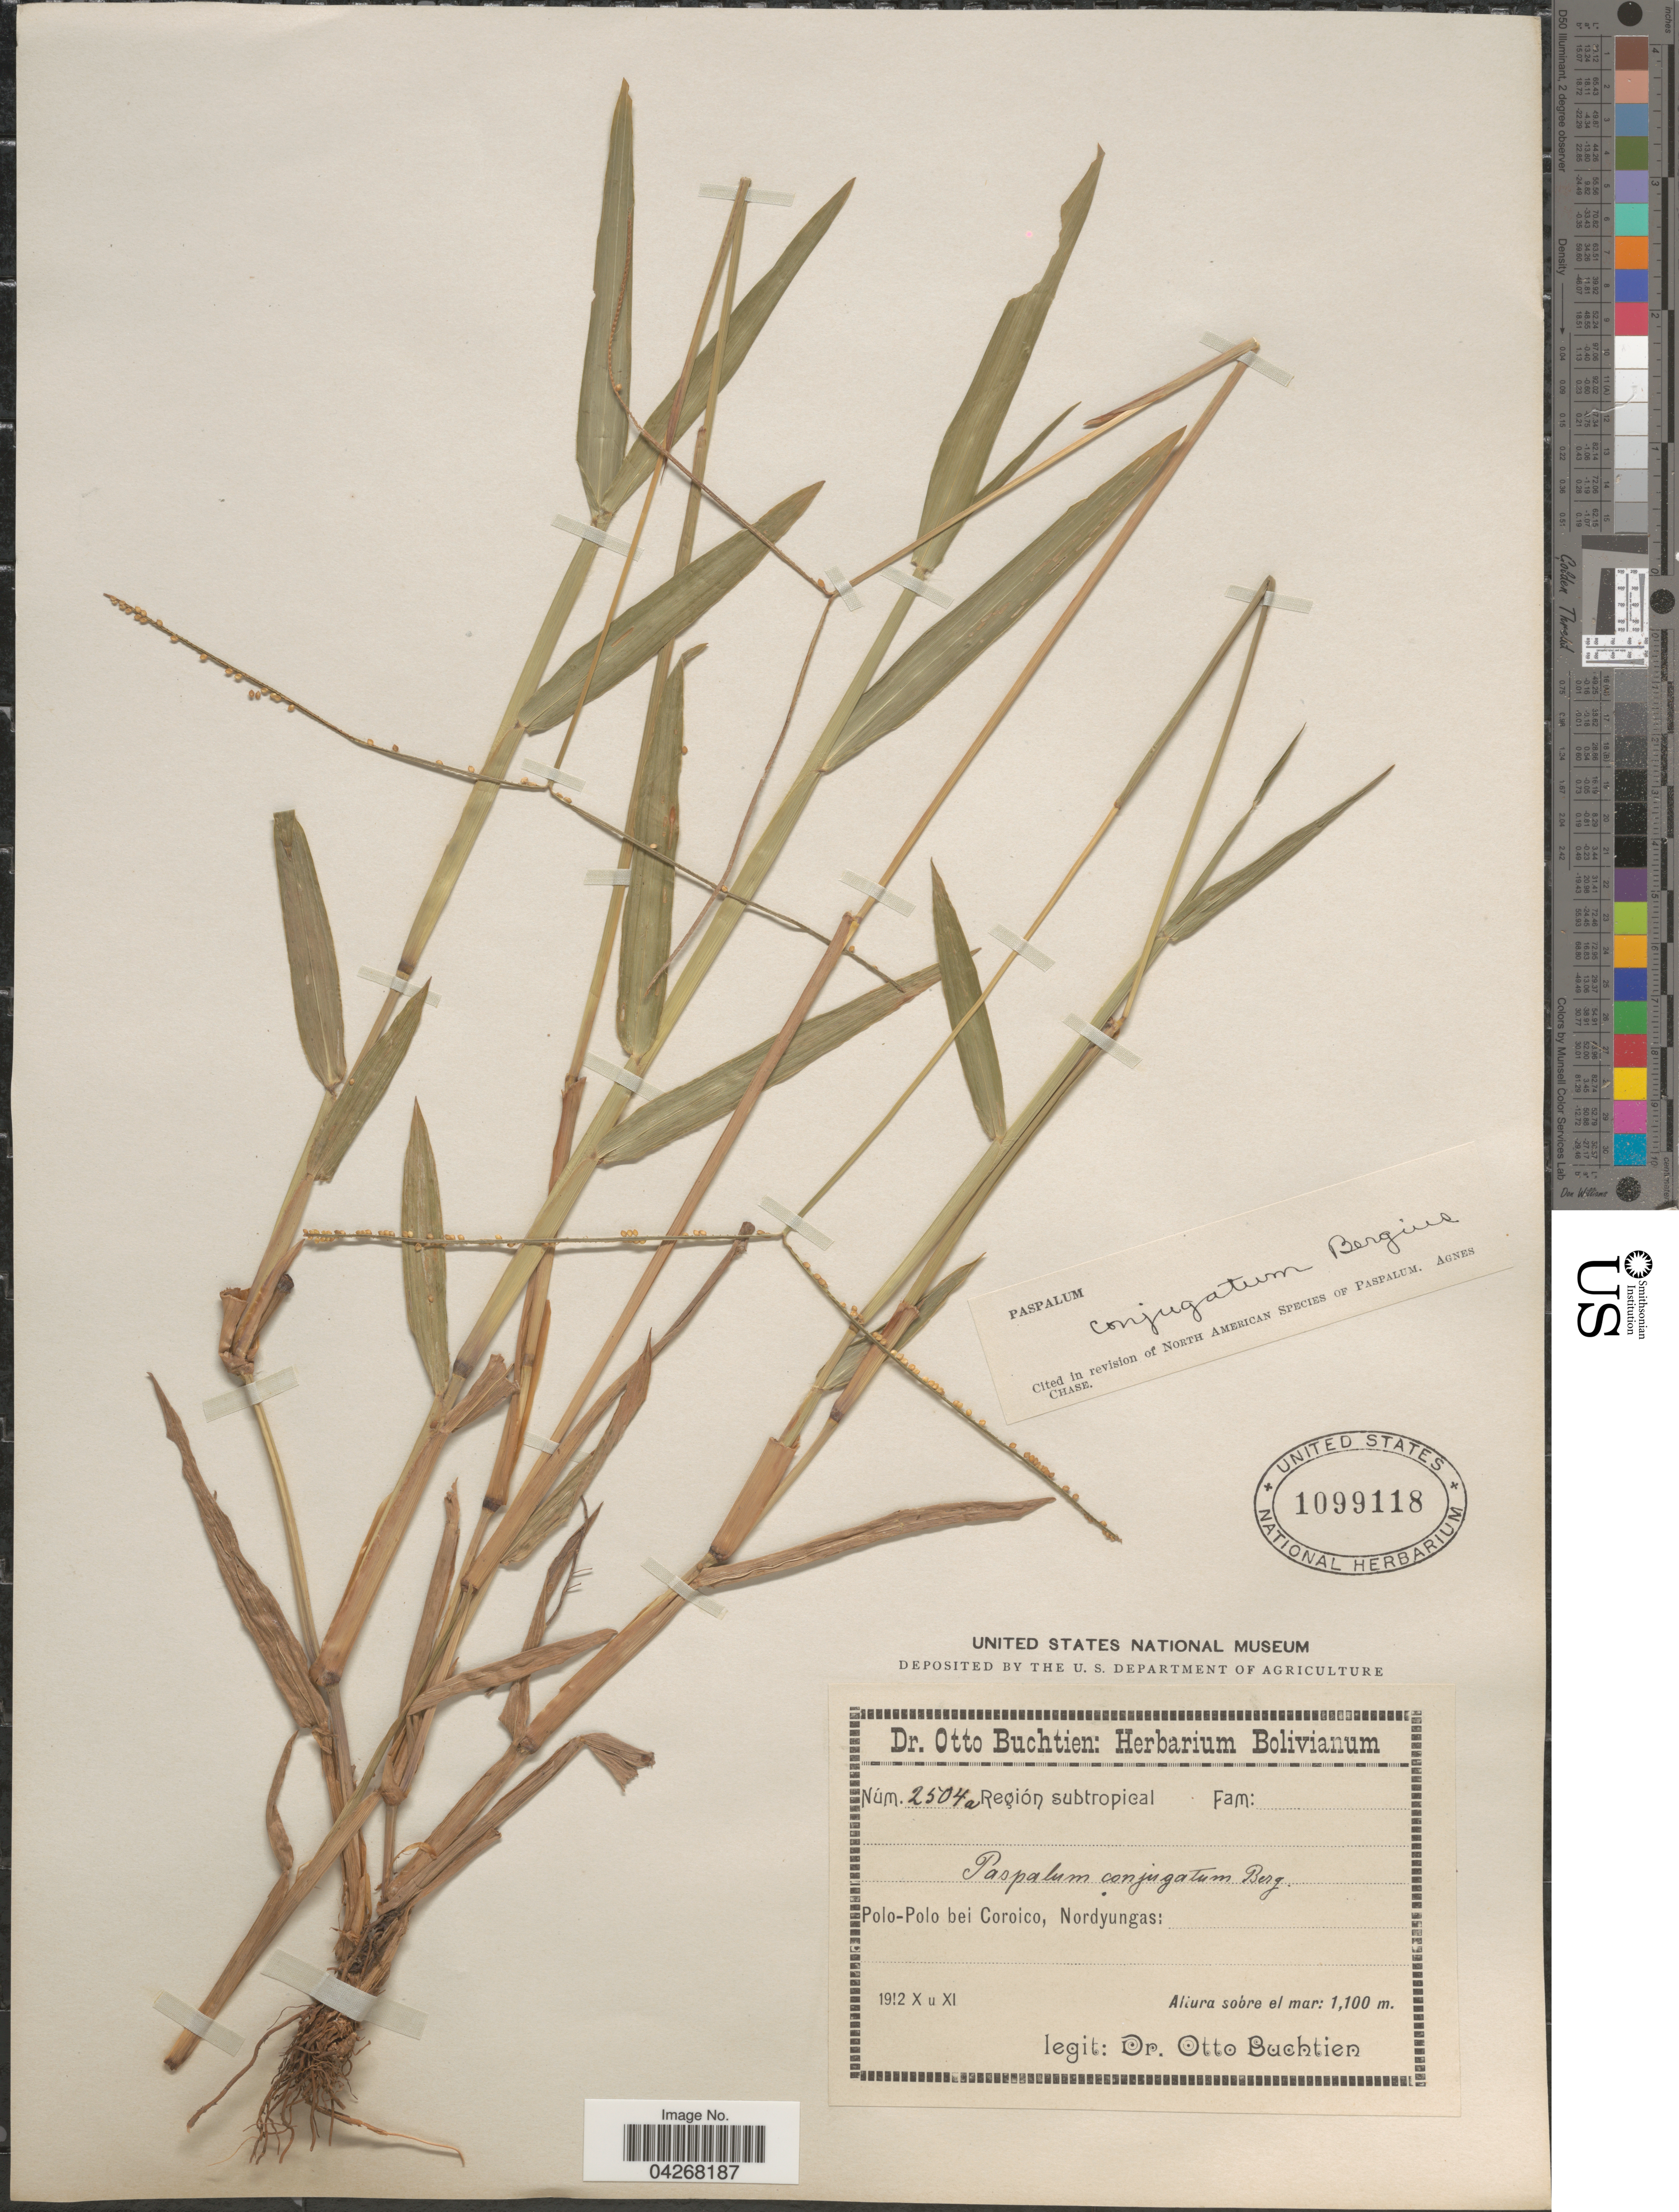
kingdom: Plantae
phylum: Tracheophyta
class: Liliopsida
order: Poales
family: Poaceae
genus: Paspalum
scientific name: Paspalum conjugatum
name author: P.J. Bergius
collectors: O. Buchtien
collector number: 2504a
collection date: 1912-10/1912-11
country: Bolivia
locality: Región subtropical. Polo-Polo bei Coroico, Nordyungas.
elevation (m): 1100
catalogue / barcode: US 1099118